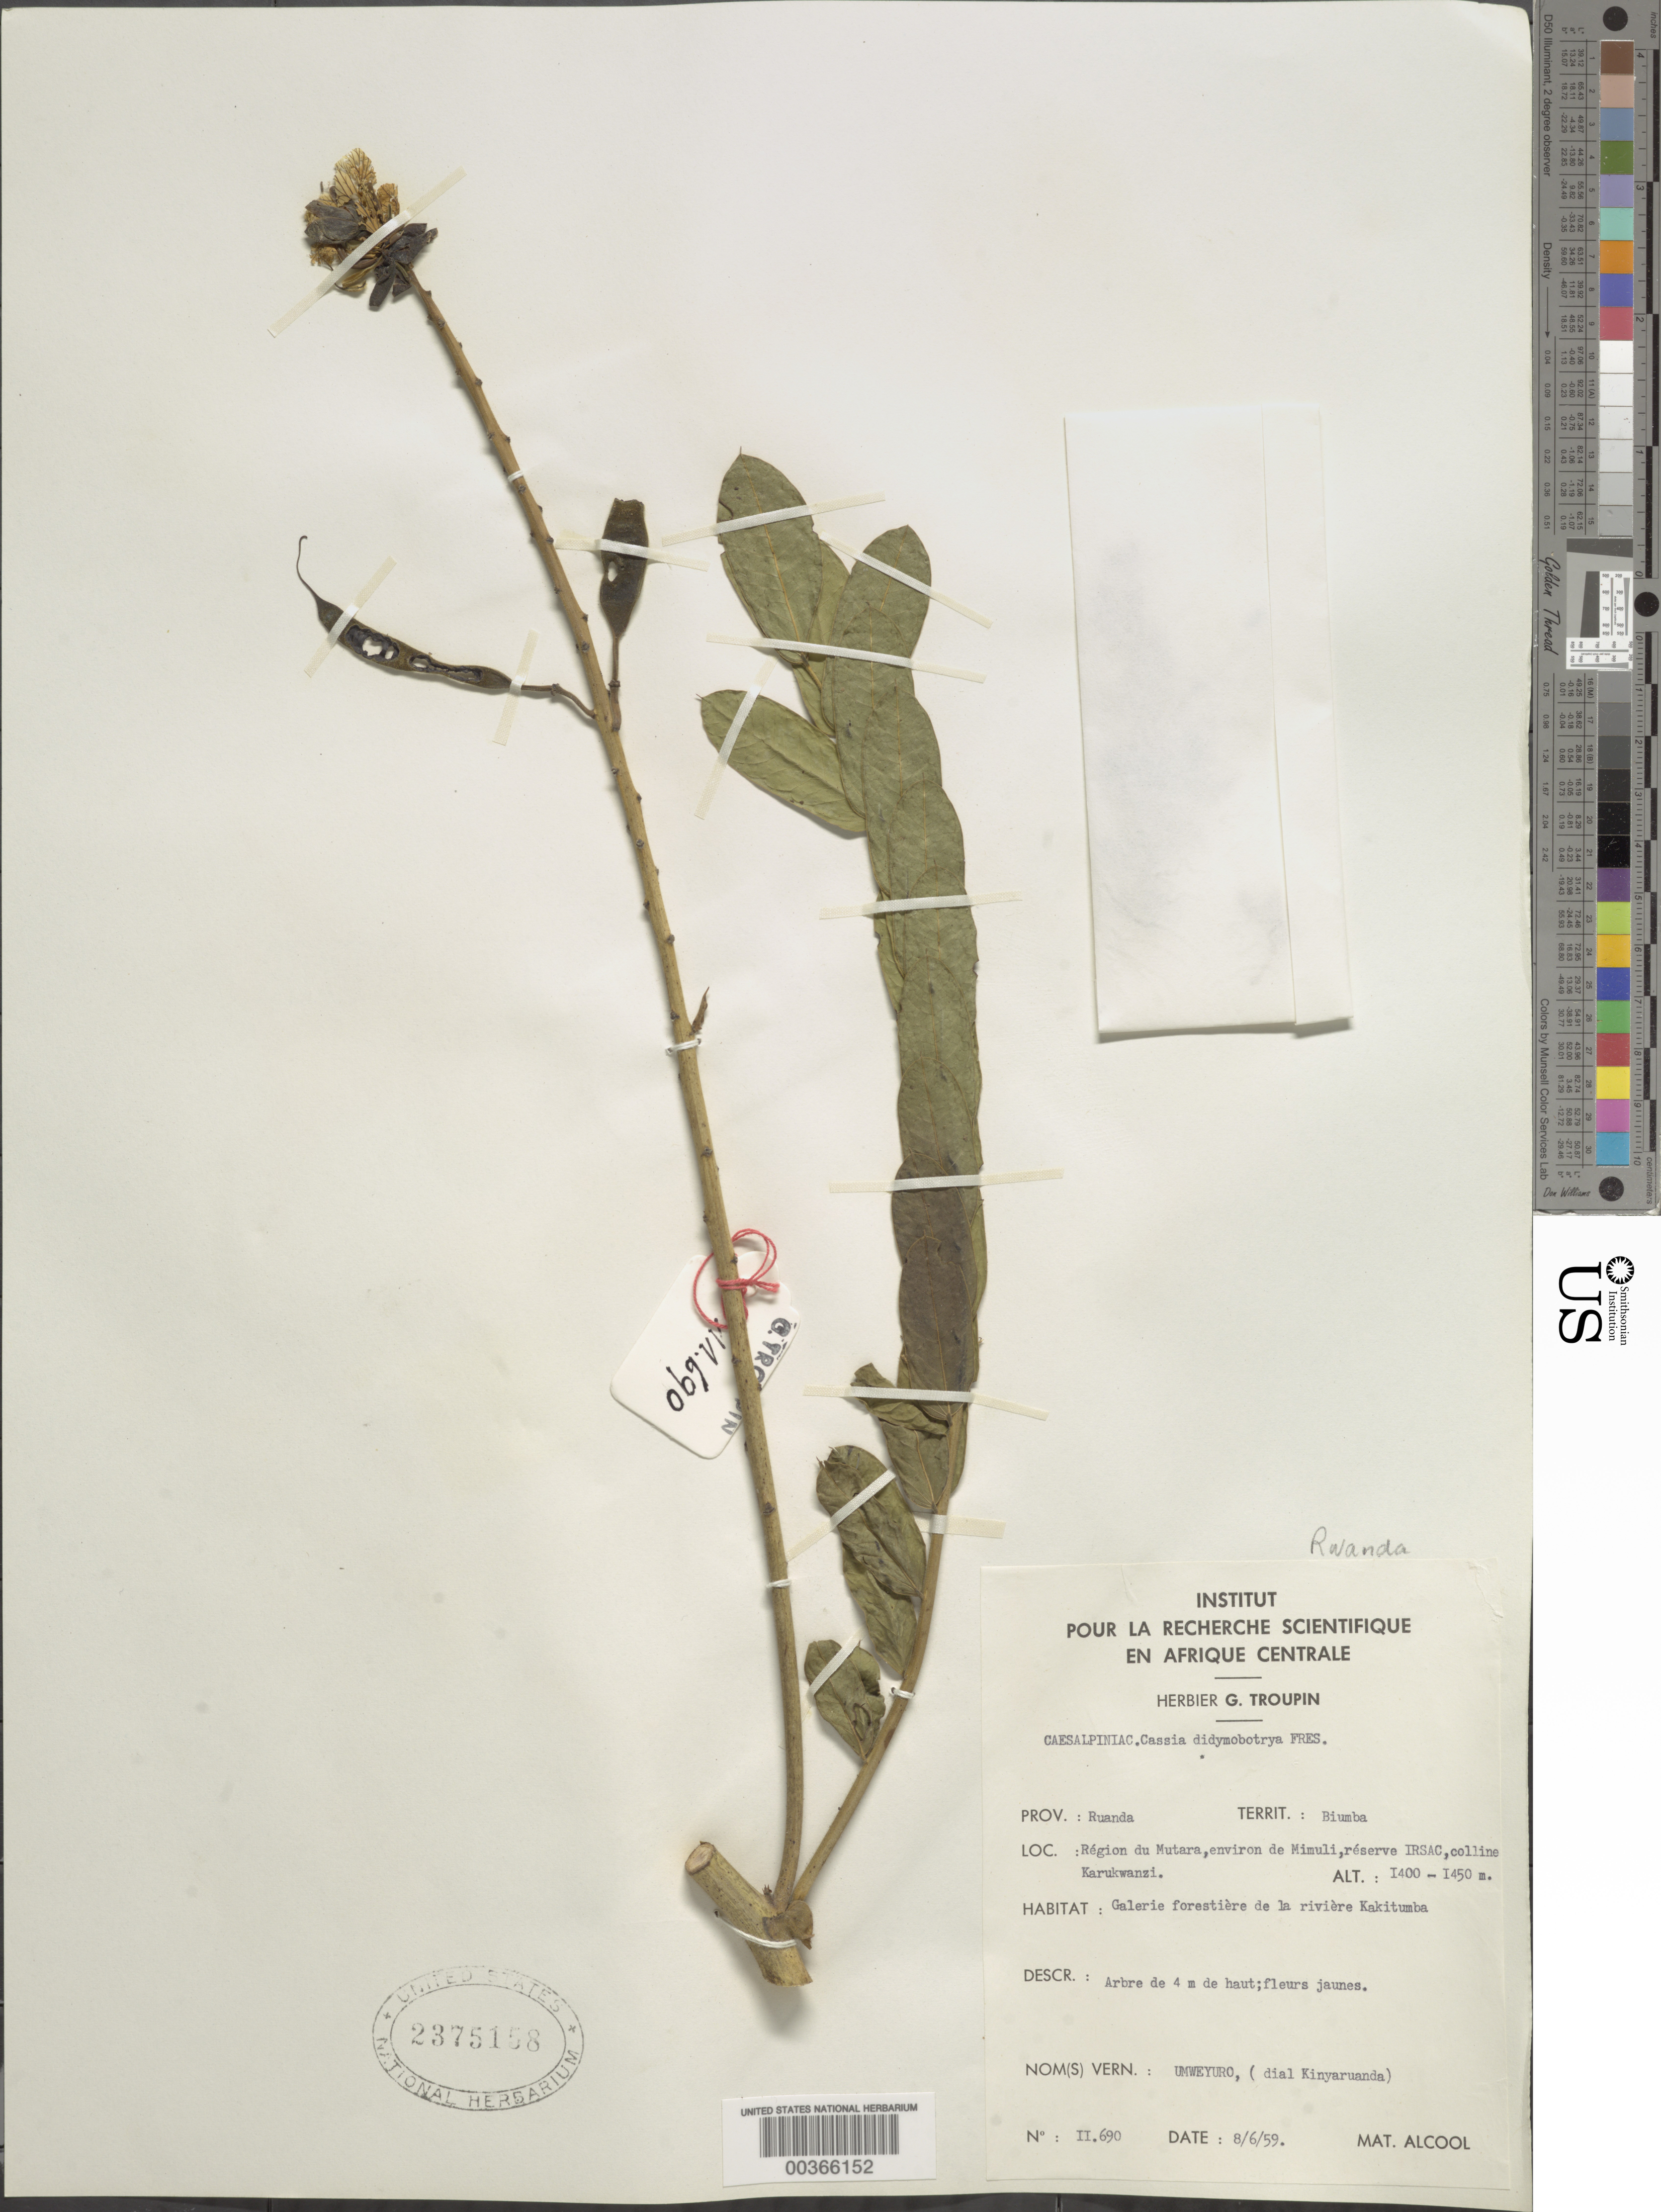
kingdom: Plantae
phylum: Tracheophyta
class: Magnoliopsida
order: Fabales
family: Fabaceae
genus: Senna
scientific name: Senna didymobotrya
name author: (Fresen.) H.S. Irwin & Barneby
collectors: G. Troupin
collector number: Ii690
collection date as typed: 08 Jun 1959 or 06 Aug 1959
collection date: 1959-06-08 or 1959-08-06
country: Rwanda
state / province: Nord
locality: Region du mutara, environ de mimuli, reserve irsac, colline karukwanzi; riviere kakitumba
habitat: Gallery forest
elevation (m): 1400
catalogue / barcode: US 2375158